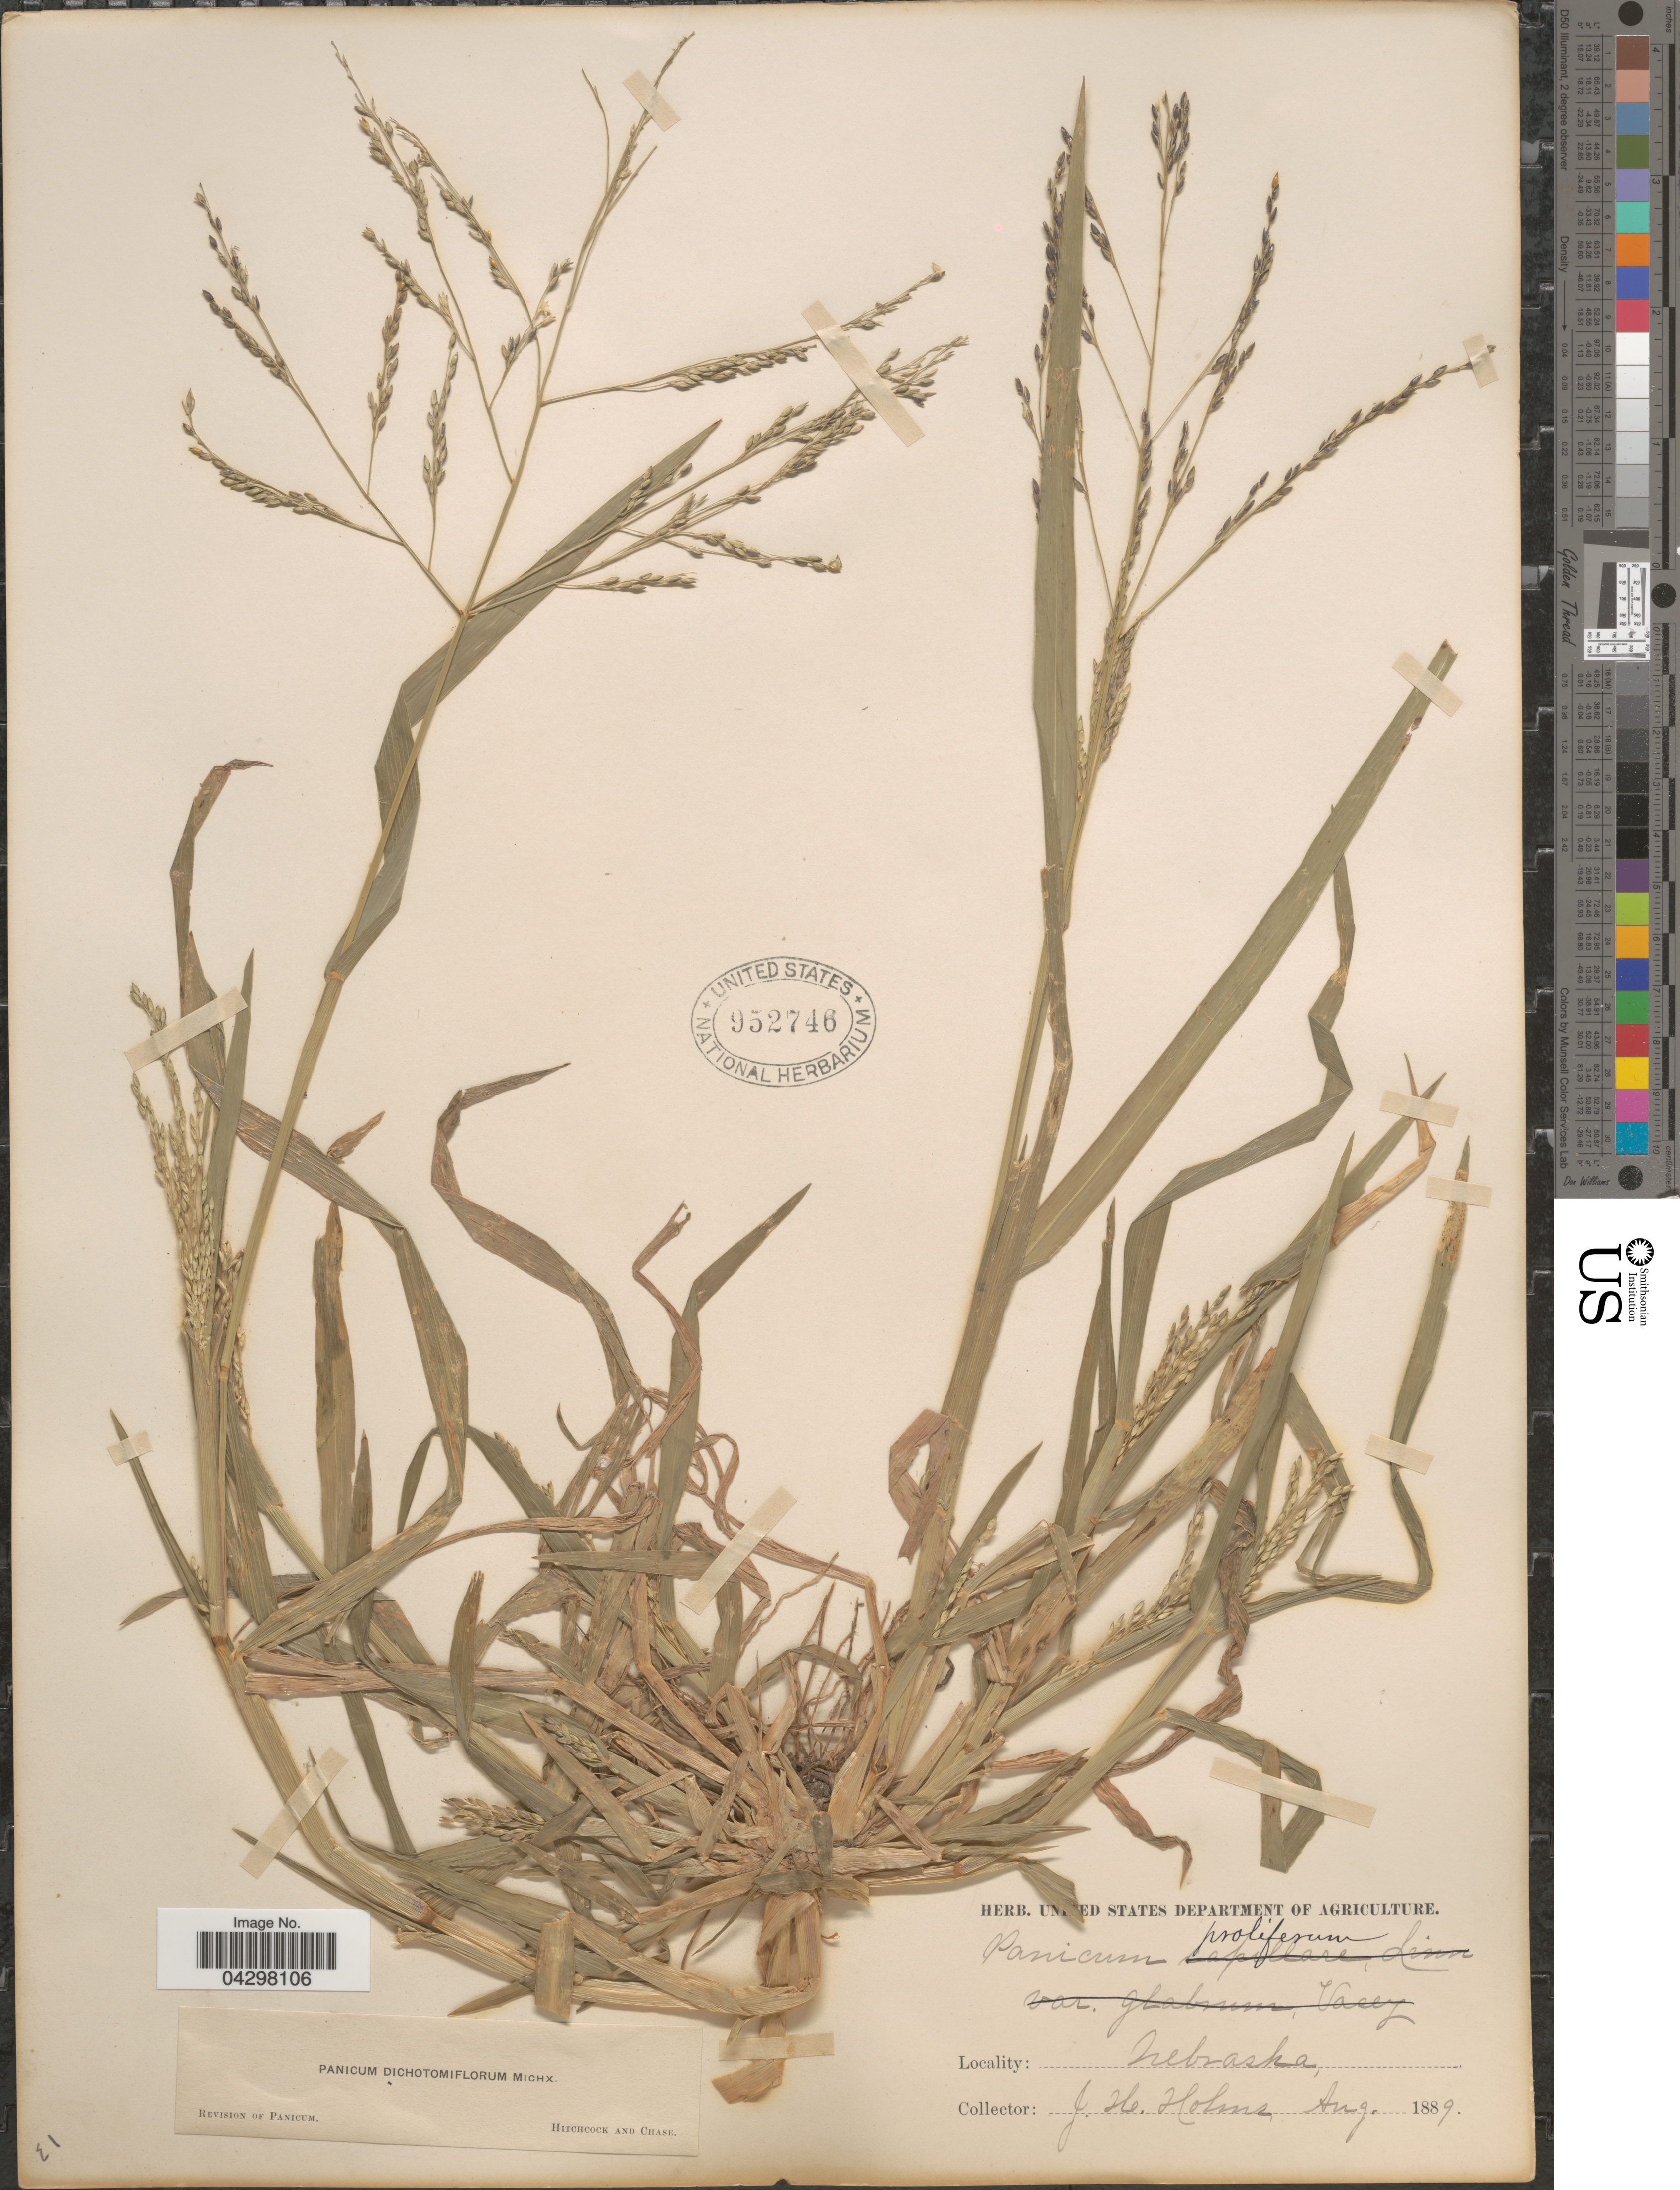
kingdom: Plantae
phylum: Tracheophyta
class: Liliopsida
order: Poales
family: Poaceae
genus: Panicum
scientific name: Panicum dichotomiflorum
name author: Michx.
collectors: J. H. Holms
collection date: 1889-08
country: United States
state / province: Nebraska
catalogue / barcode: US 952746